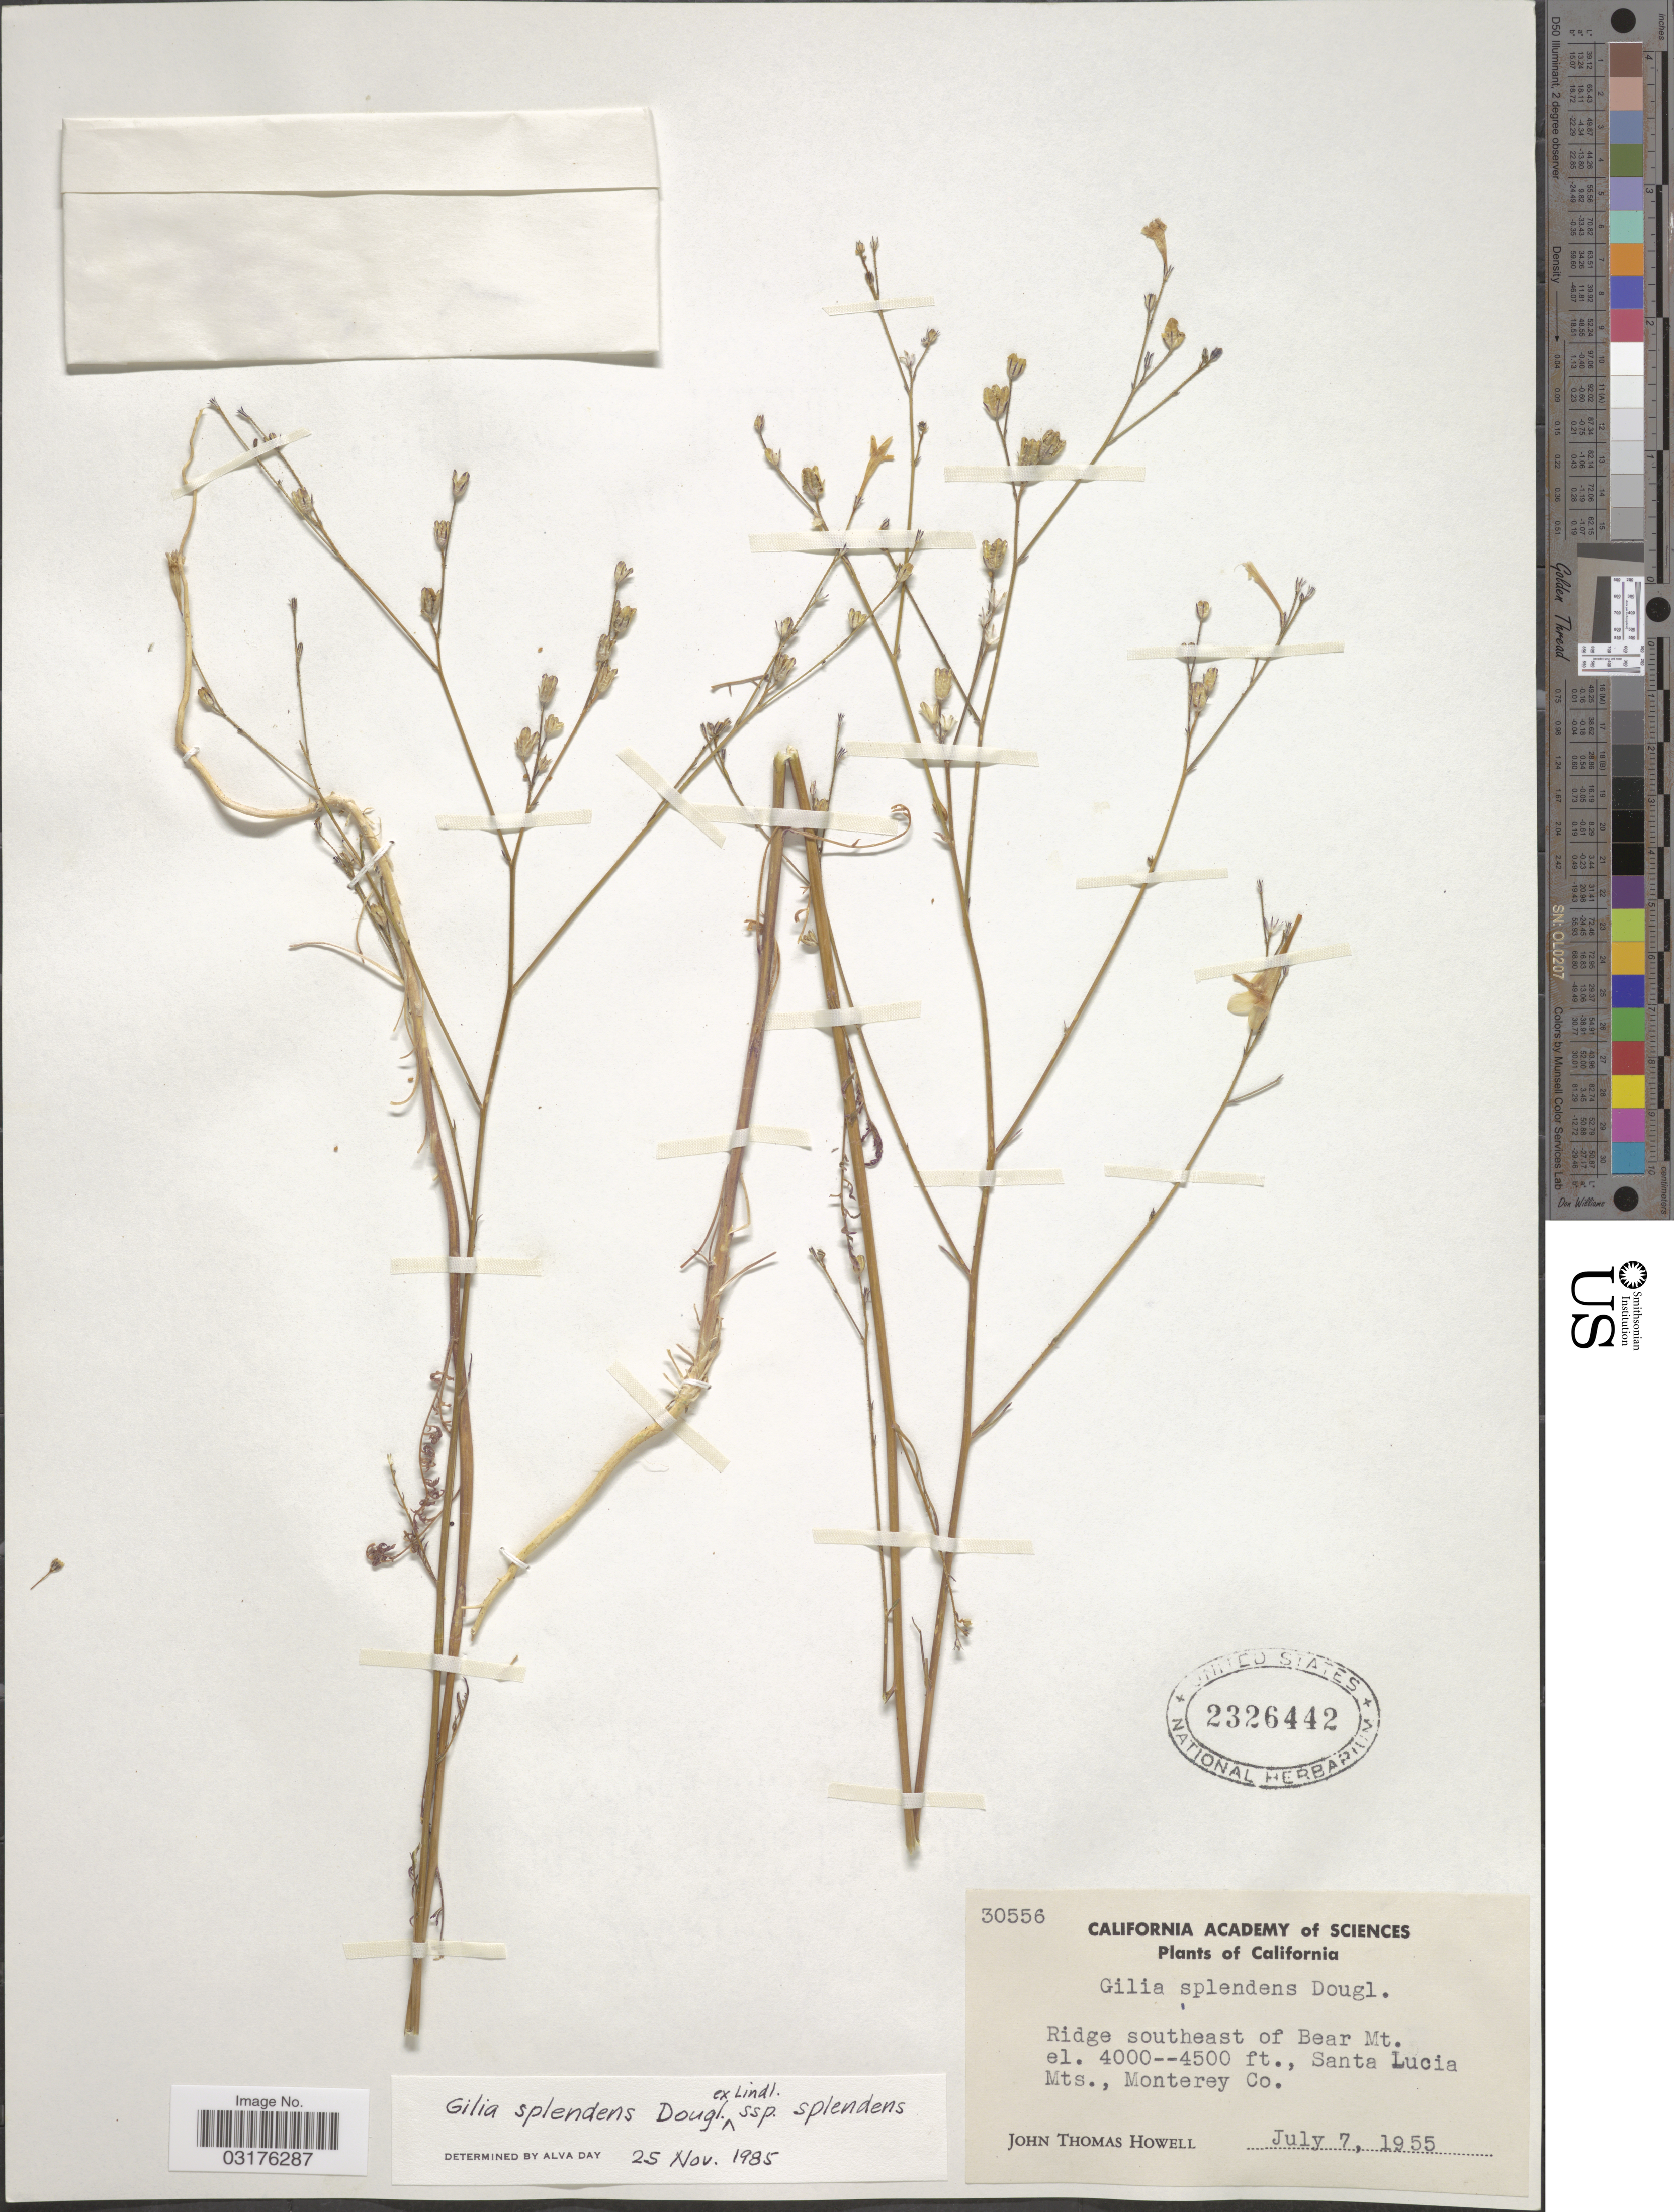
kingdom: Plantae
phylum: Tracheophyta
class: Magnoliopsida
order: Ericales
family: Polemoniaceae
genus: Saltugilia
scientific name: Saltugilia splendens subsp. splendens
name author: (Douglas ex H. Mason & A.D. Grant) L.A. Johnson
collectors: J. T. Howell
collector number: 30556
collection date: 1955-07-07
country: United States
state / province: California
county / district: Monterey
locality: Ridge southeast of Bear Mt., Santa Lucia Mts., Monterey Co.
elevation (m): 1219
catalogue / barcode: US 2326442